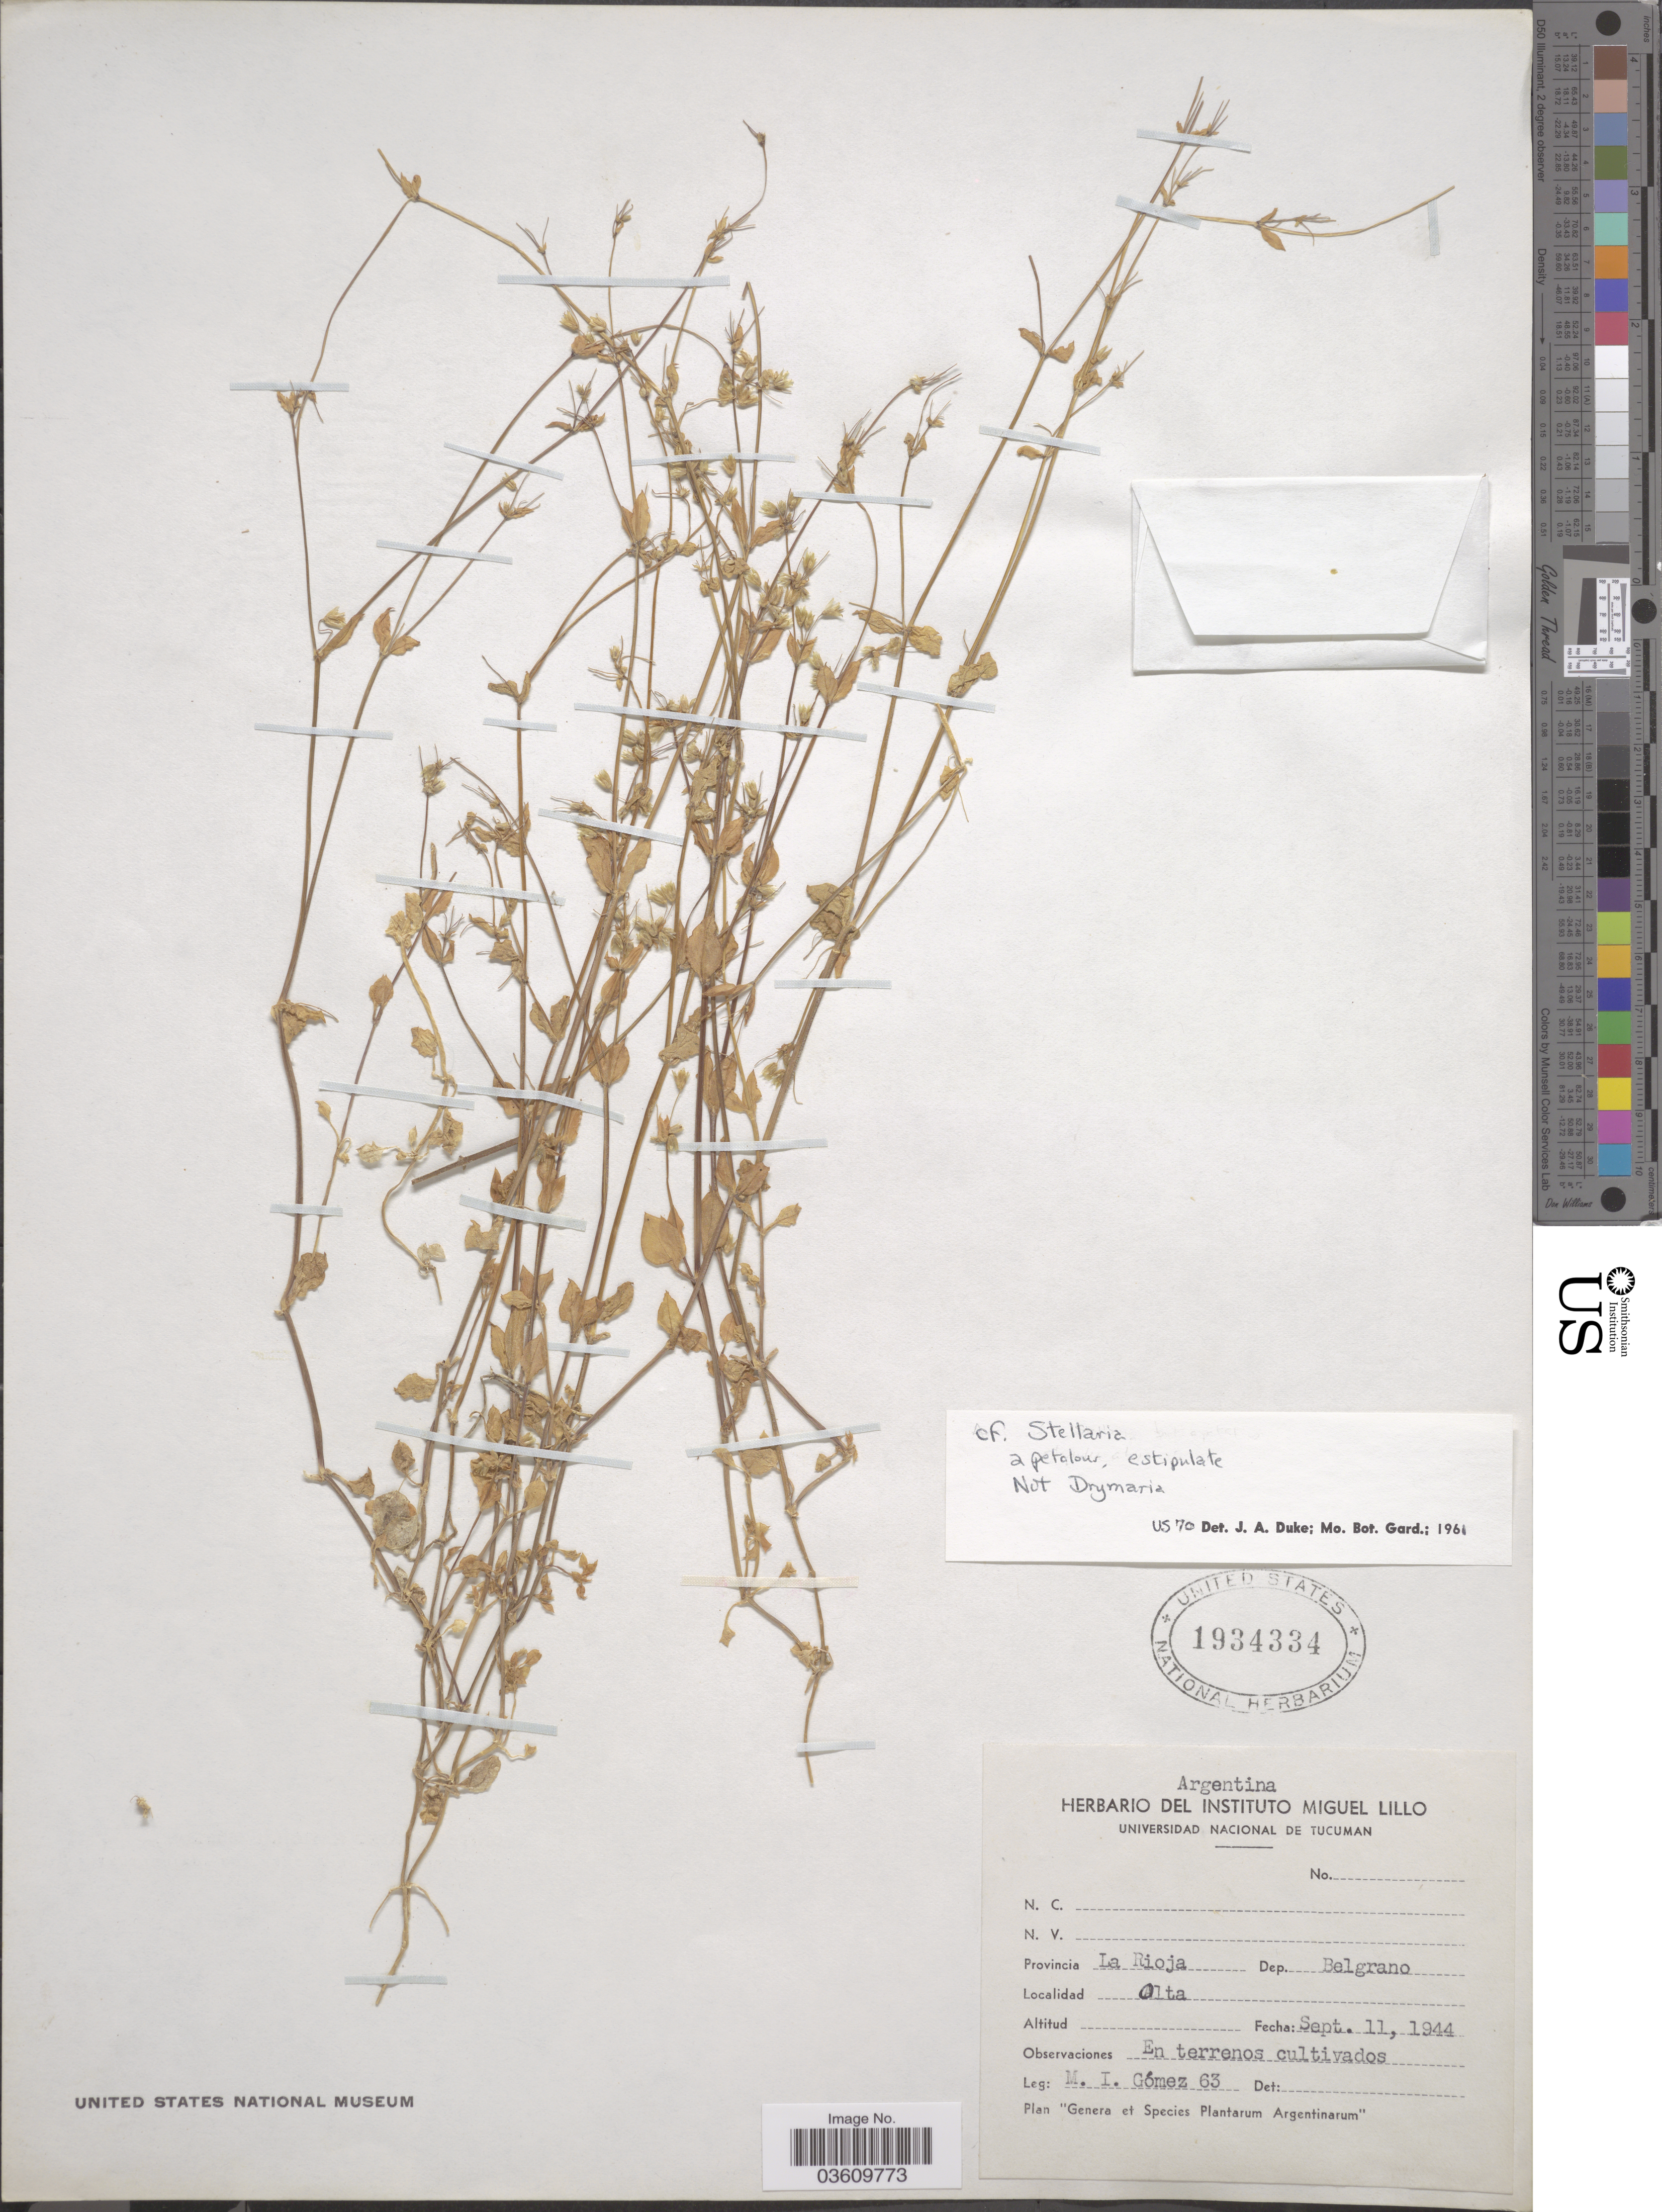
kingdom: Plantae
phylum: Tracheophyta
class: Magnoliopsida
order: Caryophyllales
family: Caryophyllaceae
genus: Stellaria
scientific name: Stellaria sp.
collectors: M. Gómez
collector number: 63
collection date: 1944-09-11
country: Argentina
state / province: La Rioja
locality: Dep. Belgrano. Olta.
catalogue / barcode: US 1934334